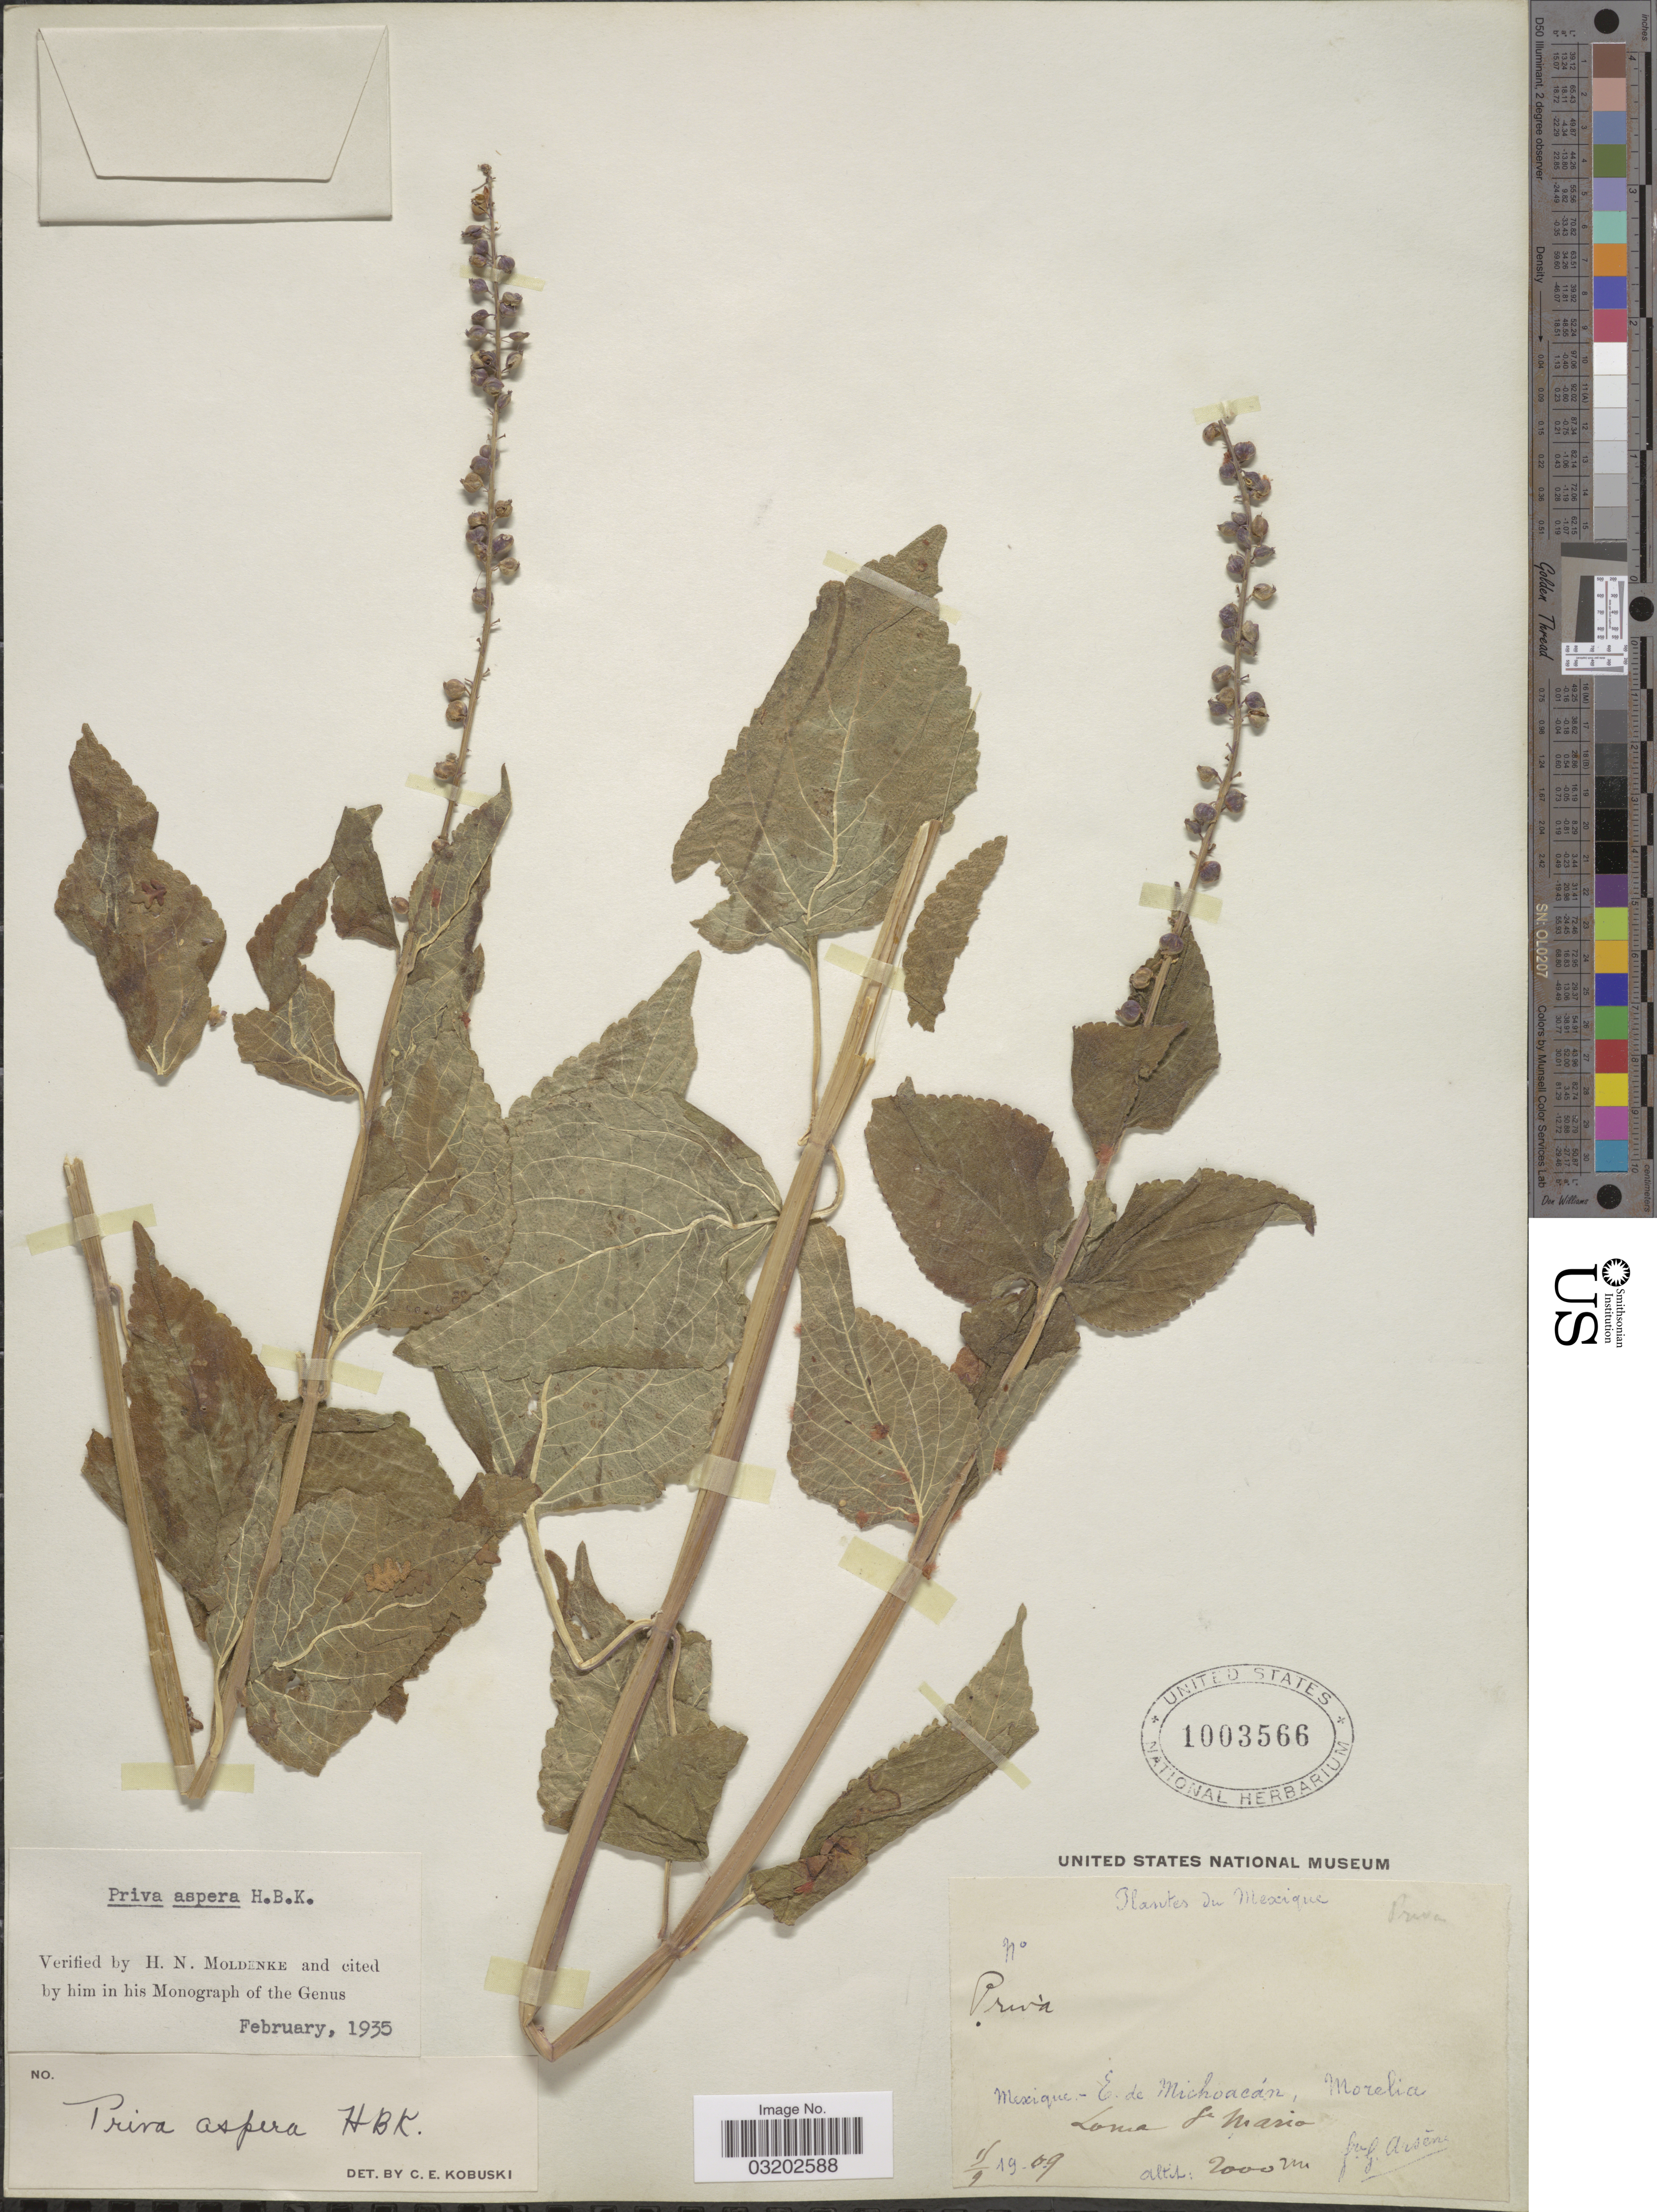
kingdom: Plantae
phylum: Tracheophyta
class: Magnoliopsida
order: Lamiales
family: Verbenaceae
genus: Priva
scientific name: Priva aspera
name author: Kunth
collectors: Bro. G. Arsène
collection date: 1909-09-15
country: Mexico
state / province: Michoacán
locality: E. de Michoacán, Morelia, Loma St Maria.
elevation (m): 2000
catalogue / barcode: US 1003566